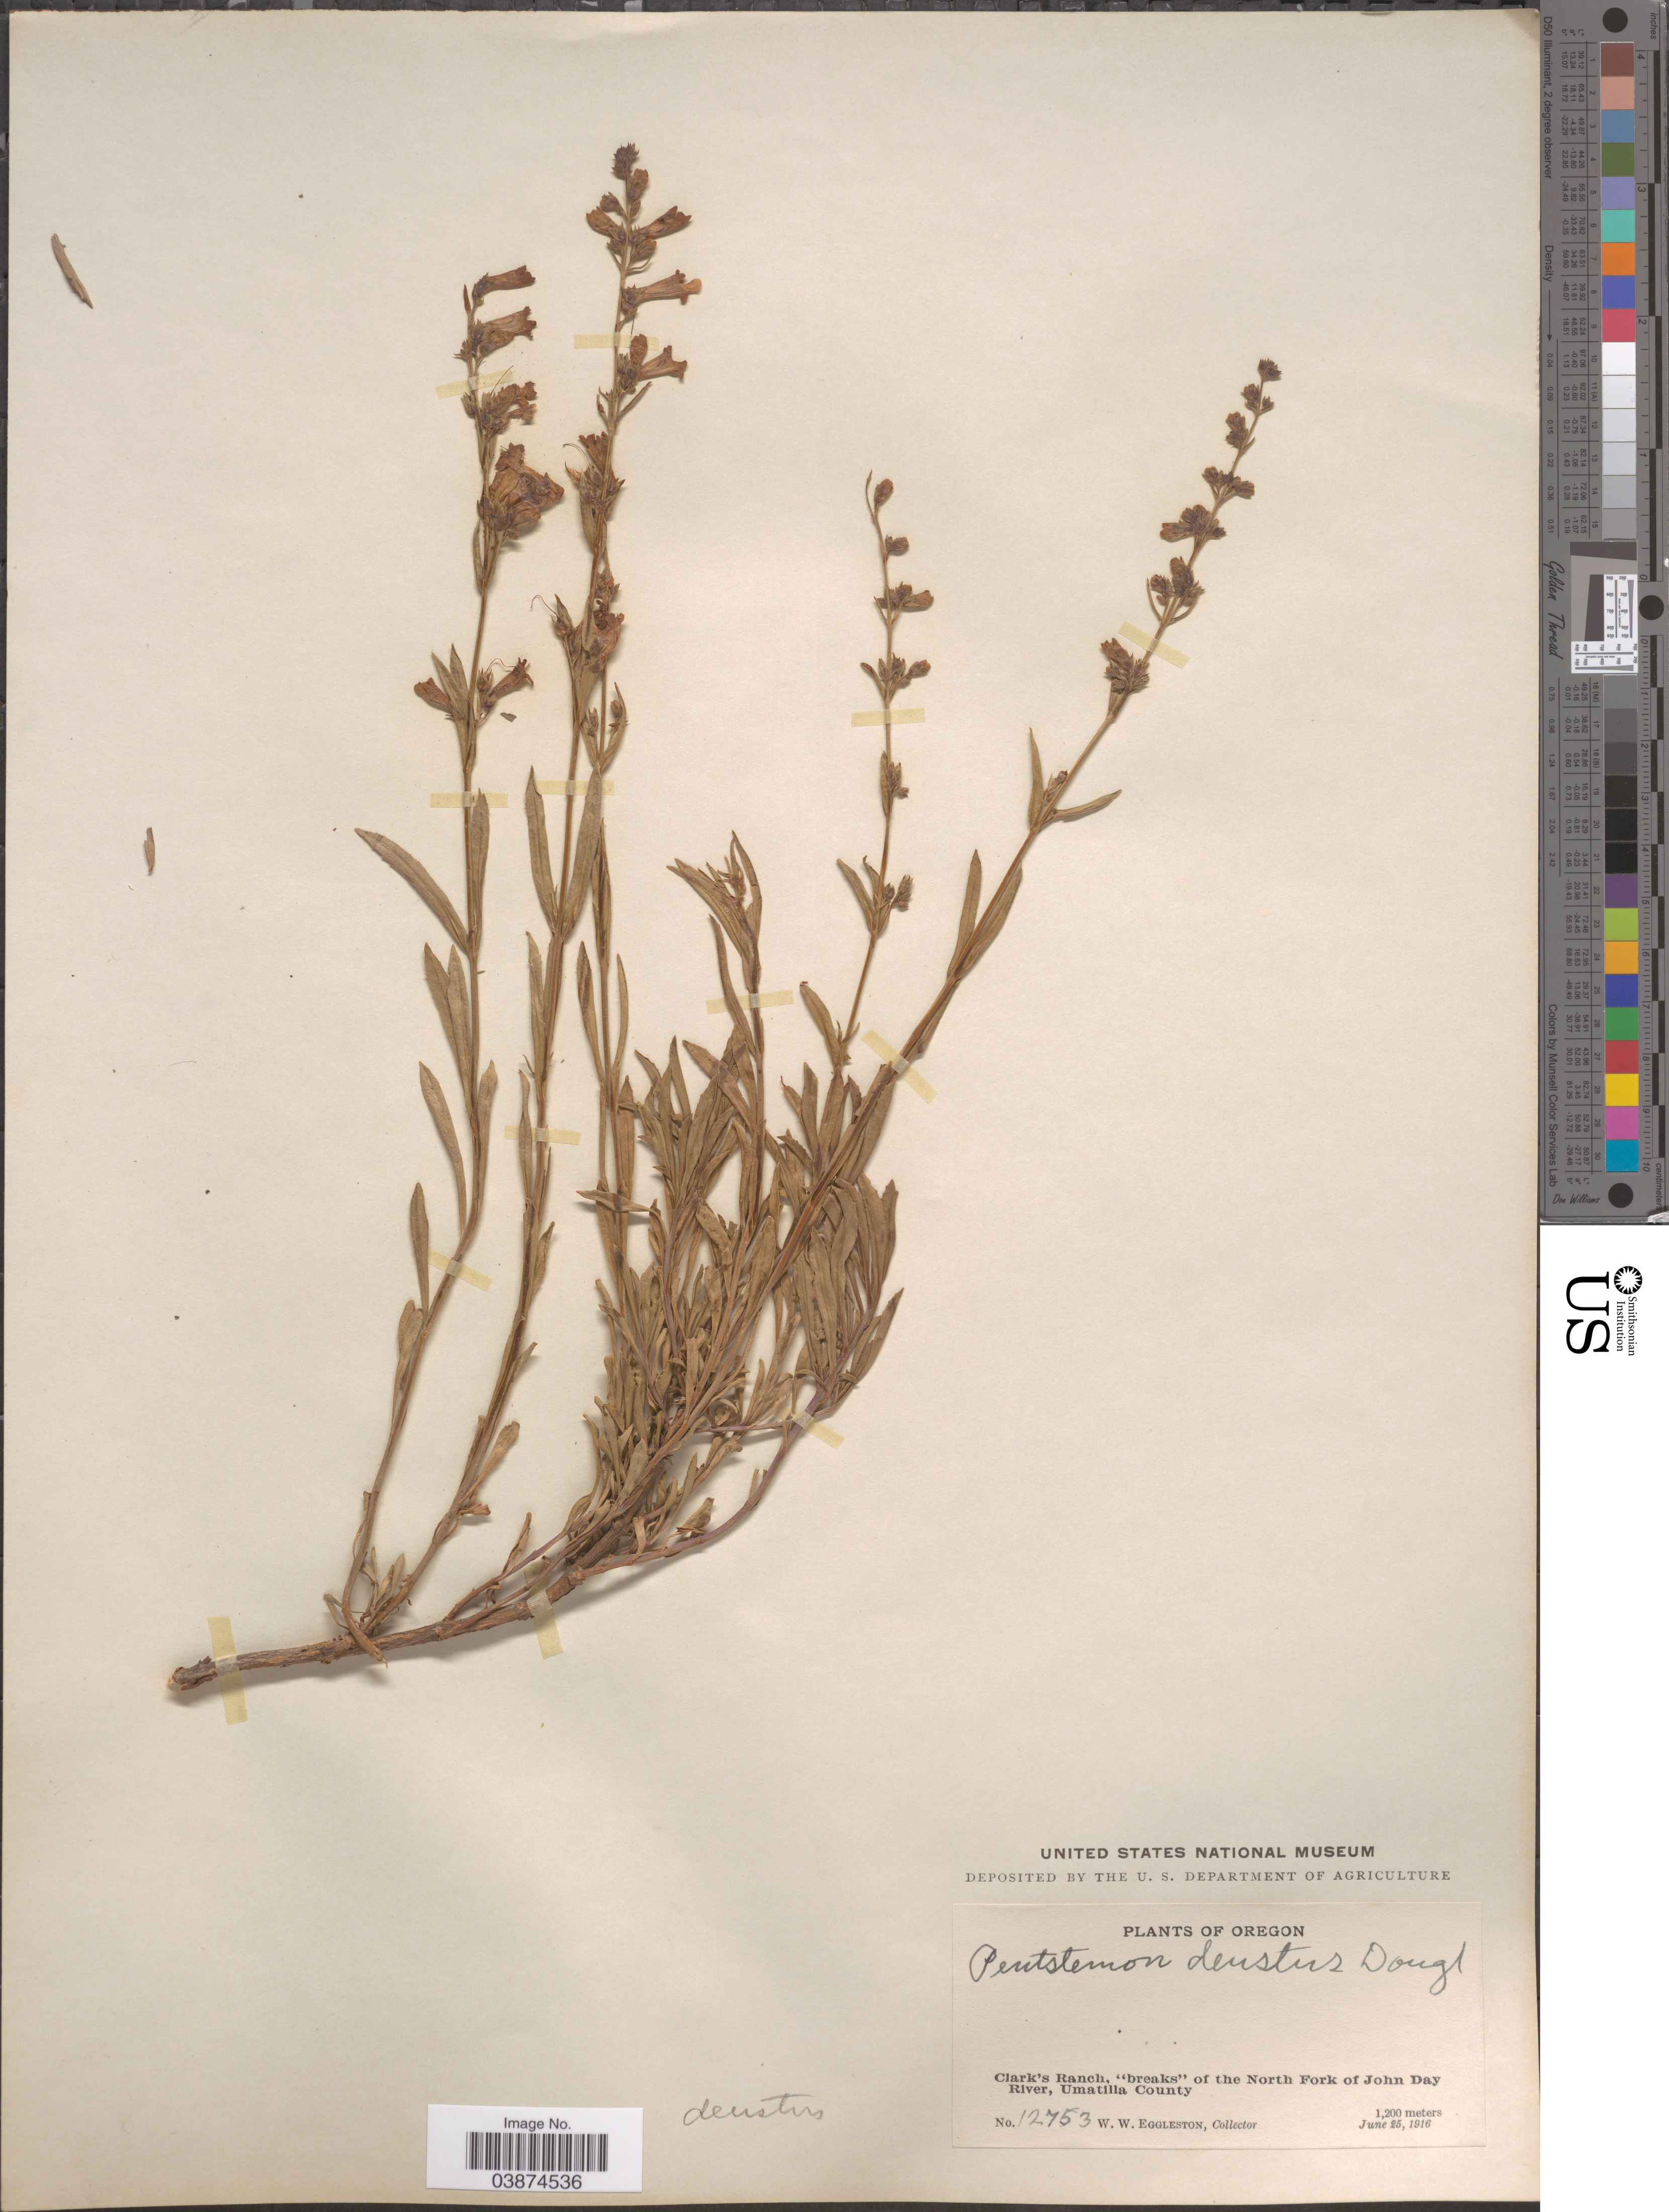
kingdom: Plantae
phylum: Tracheophyta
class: Magnoliopsida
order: Lamiales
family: Plantaginaceae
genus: Penstemon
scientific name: Penstemon deustus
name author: Douglas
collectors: W. W. Eggleston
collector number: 12753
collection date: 1916-06-25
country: United States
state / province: Oregon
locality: Clark's Ranch, "breaks" of the North Fork of John Day River, Umatilla County.